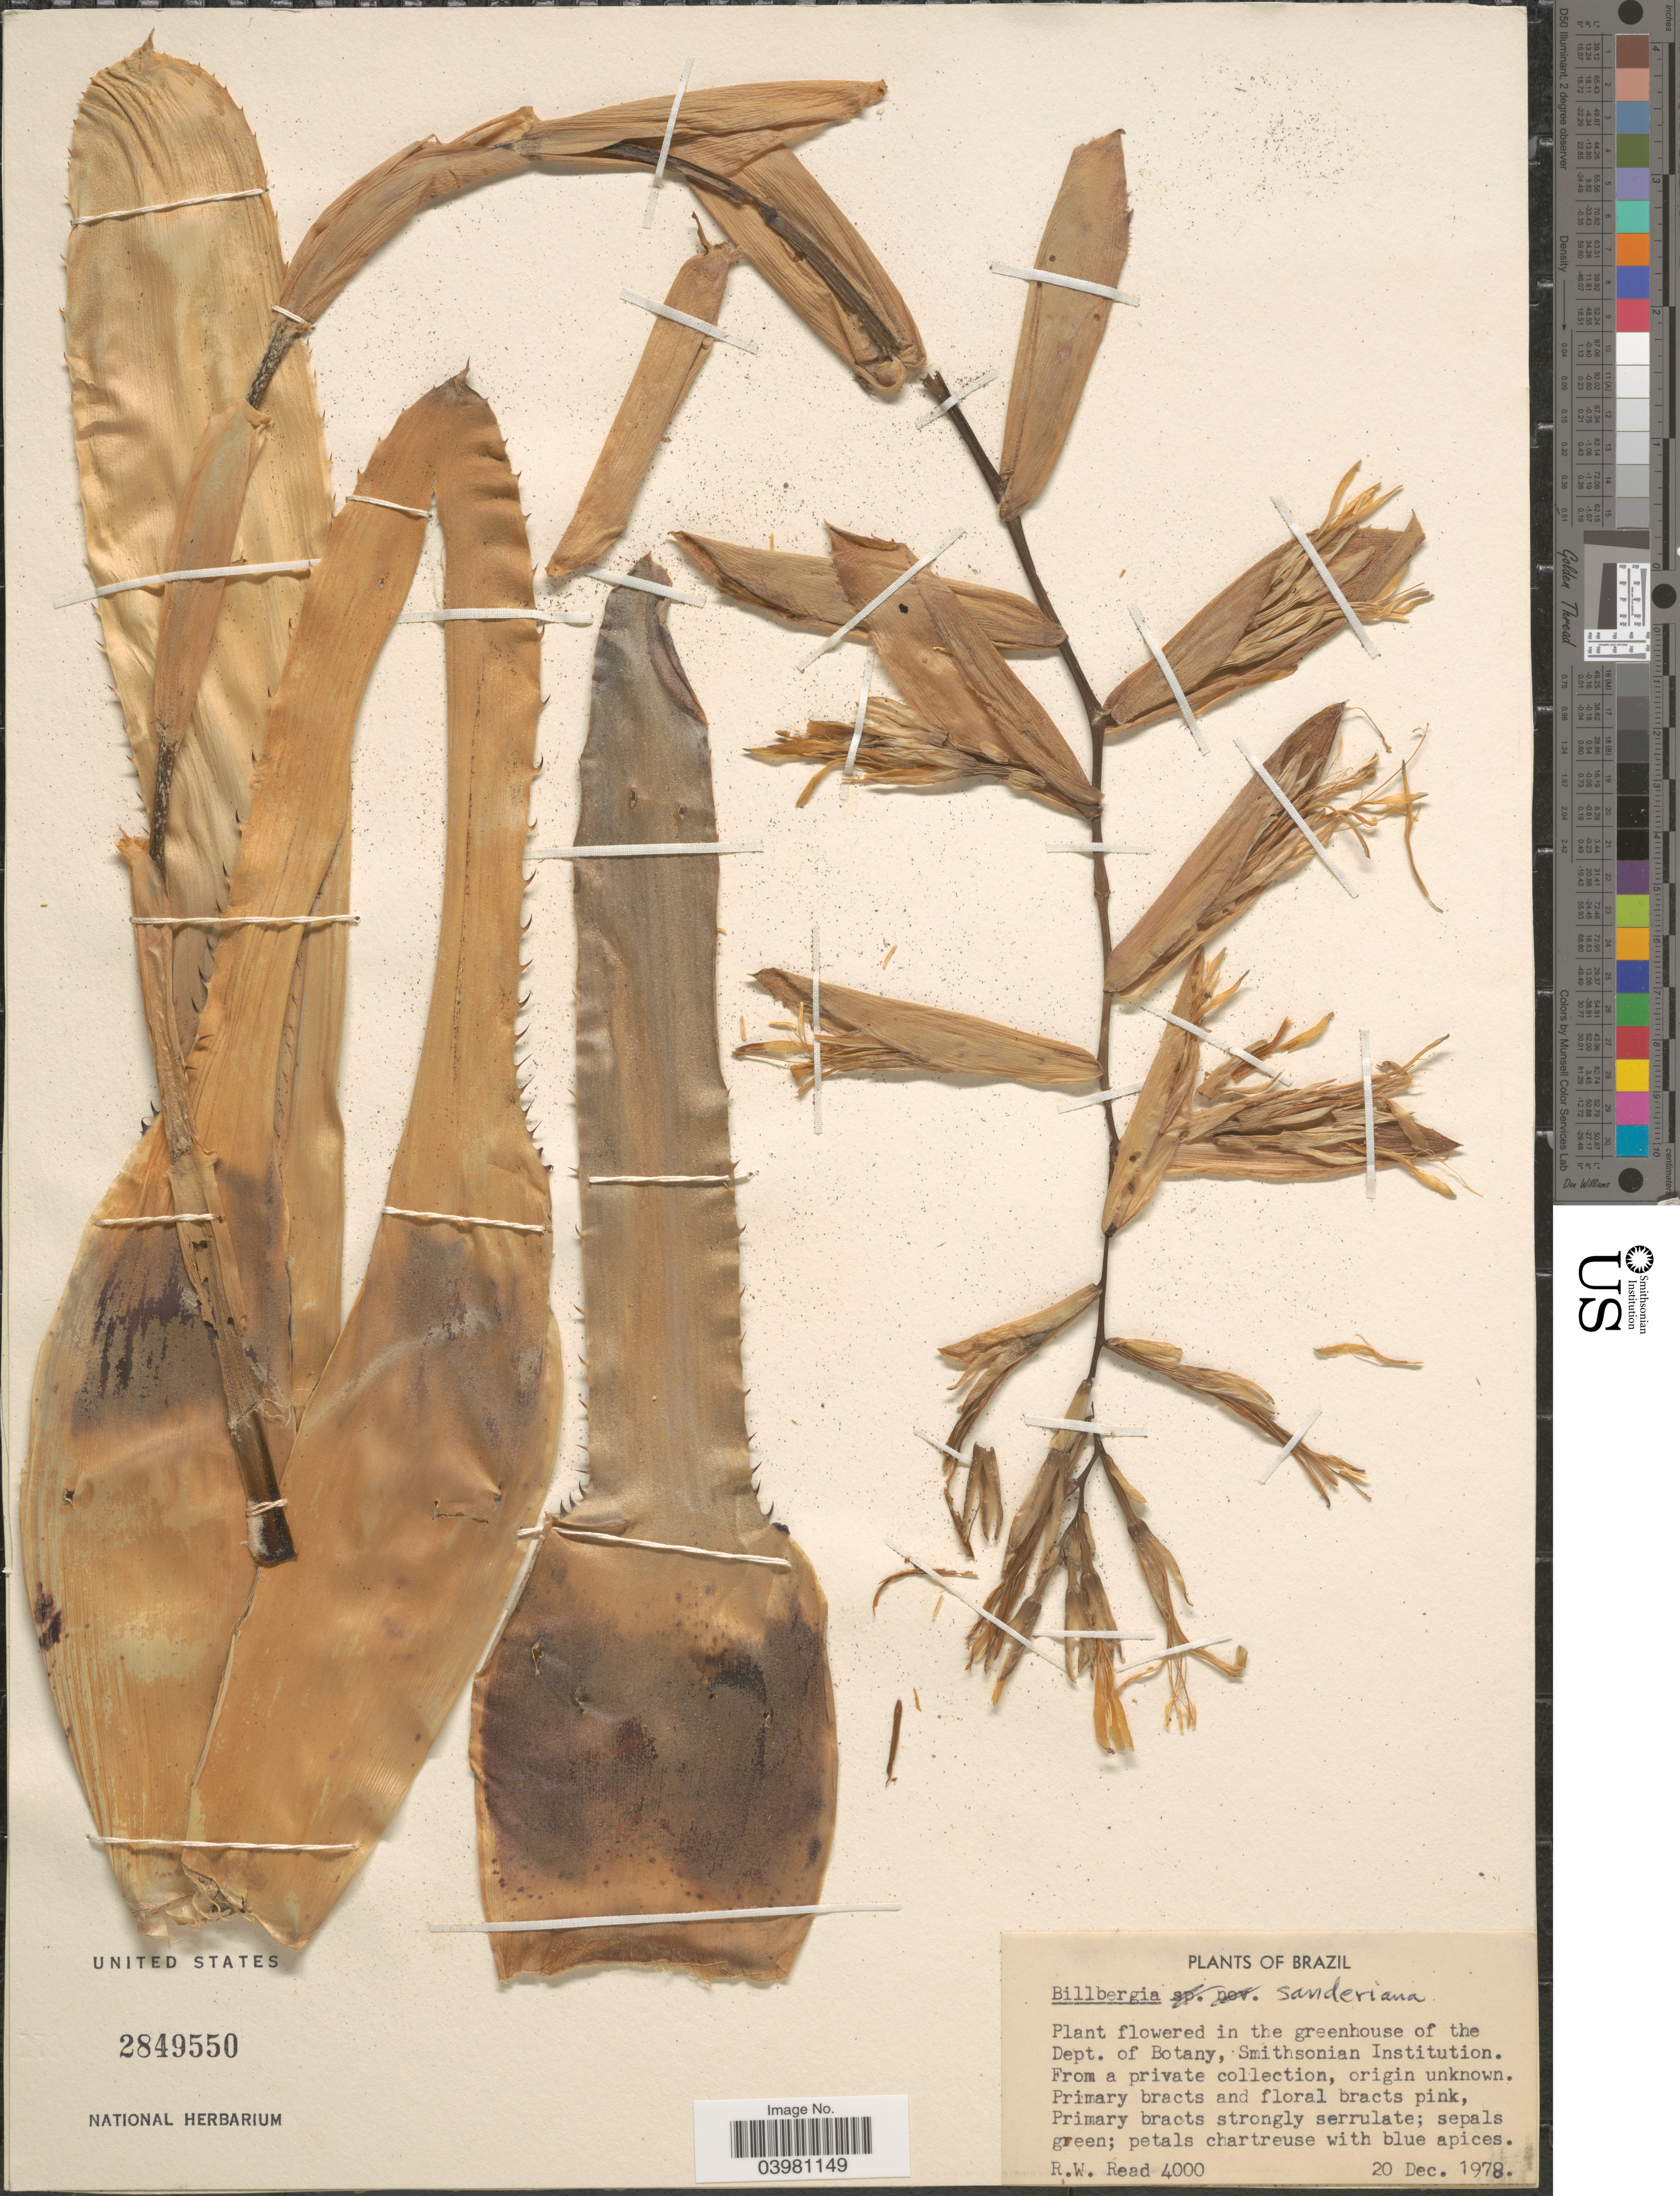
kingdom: Plantae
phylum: Tracheophyta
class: Liliopsida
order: Poales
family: Bromeliaceae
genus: Billbergia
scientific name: Billbergia sp.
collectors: R. W. Read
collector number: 4000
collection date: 1978-12-20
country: United States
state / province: Maryland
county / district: Prince George's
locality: Dept. of Botany, Smithsonian Institution.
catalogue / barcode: US 2849550